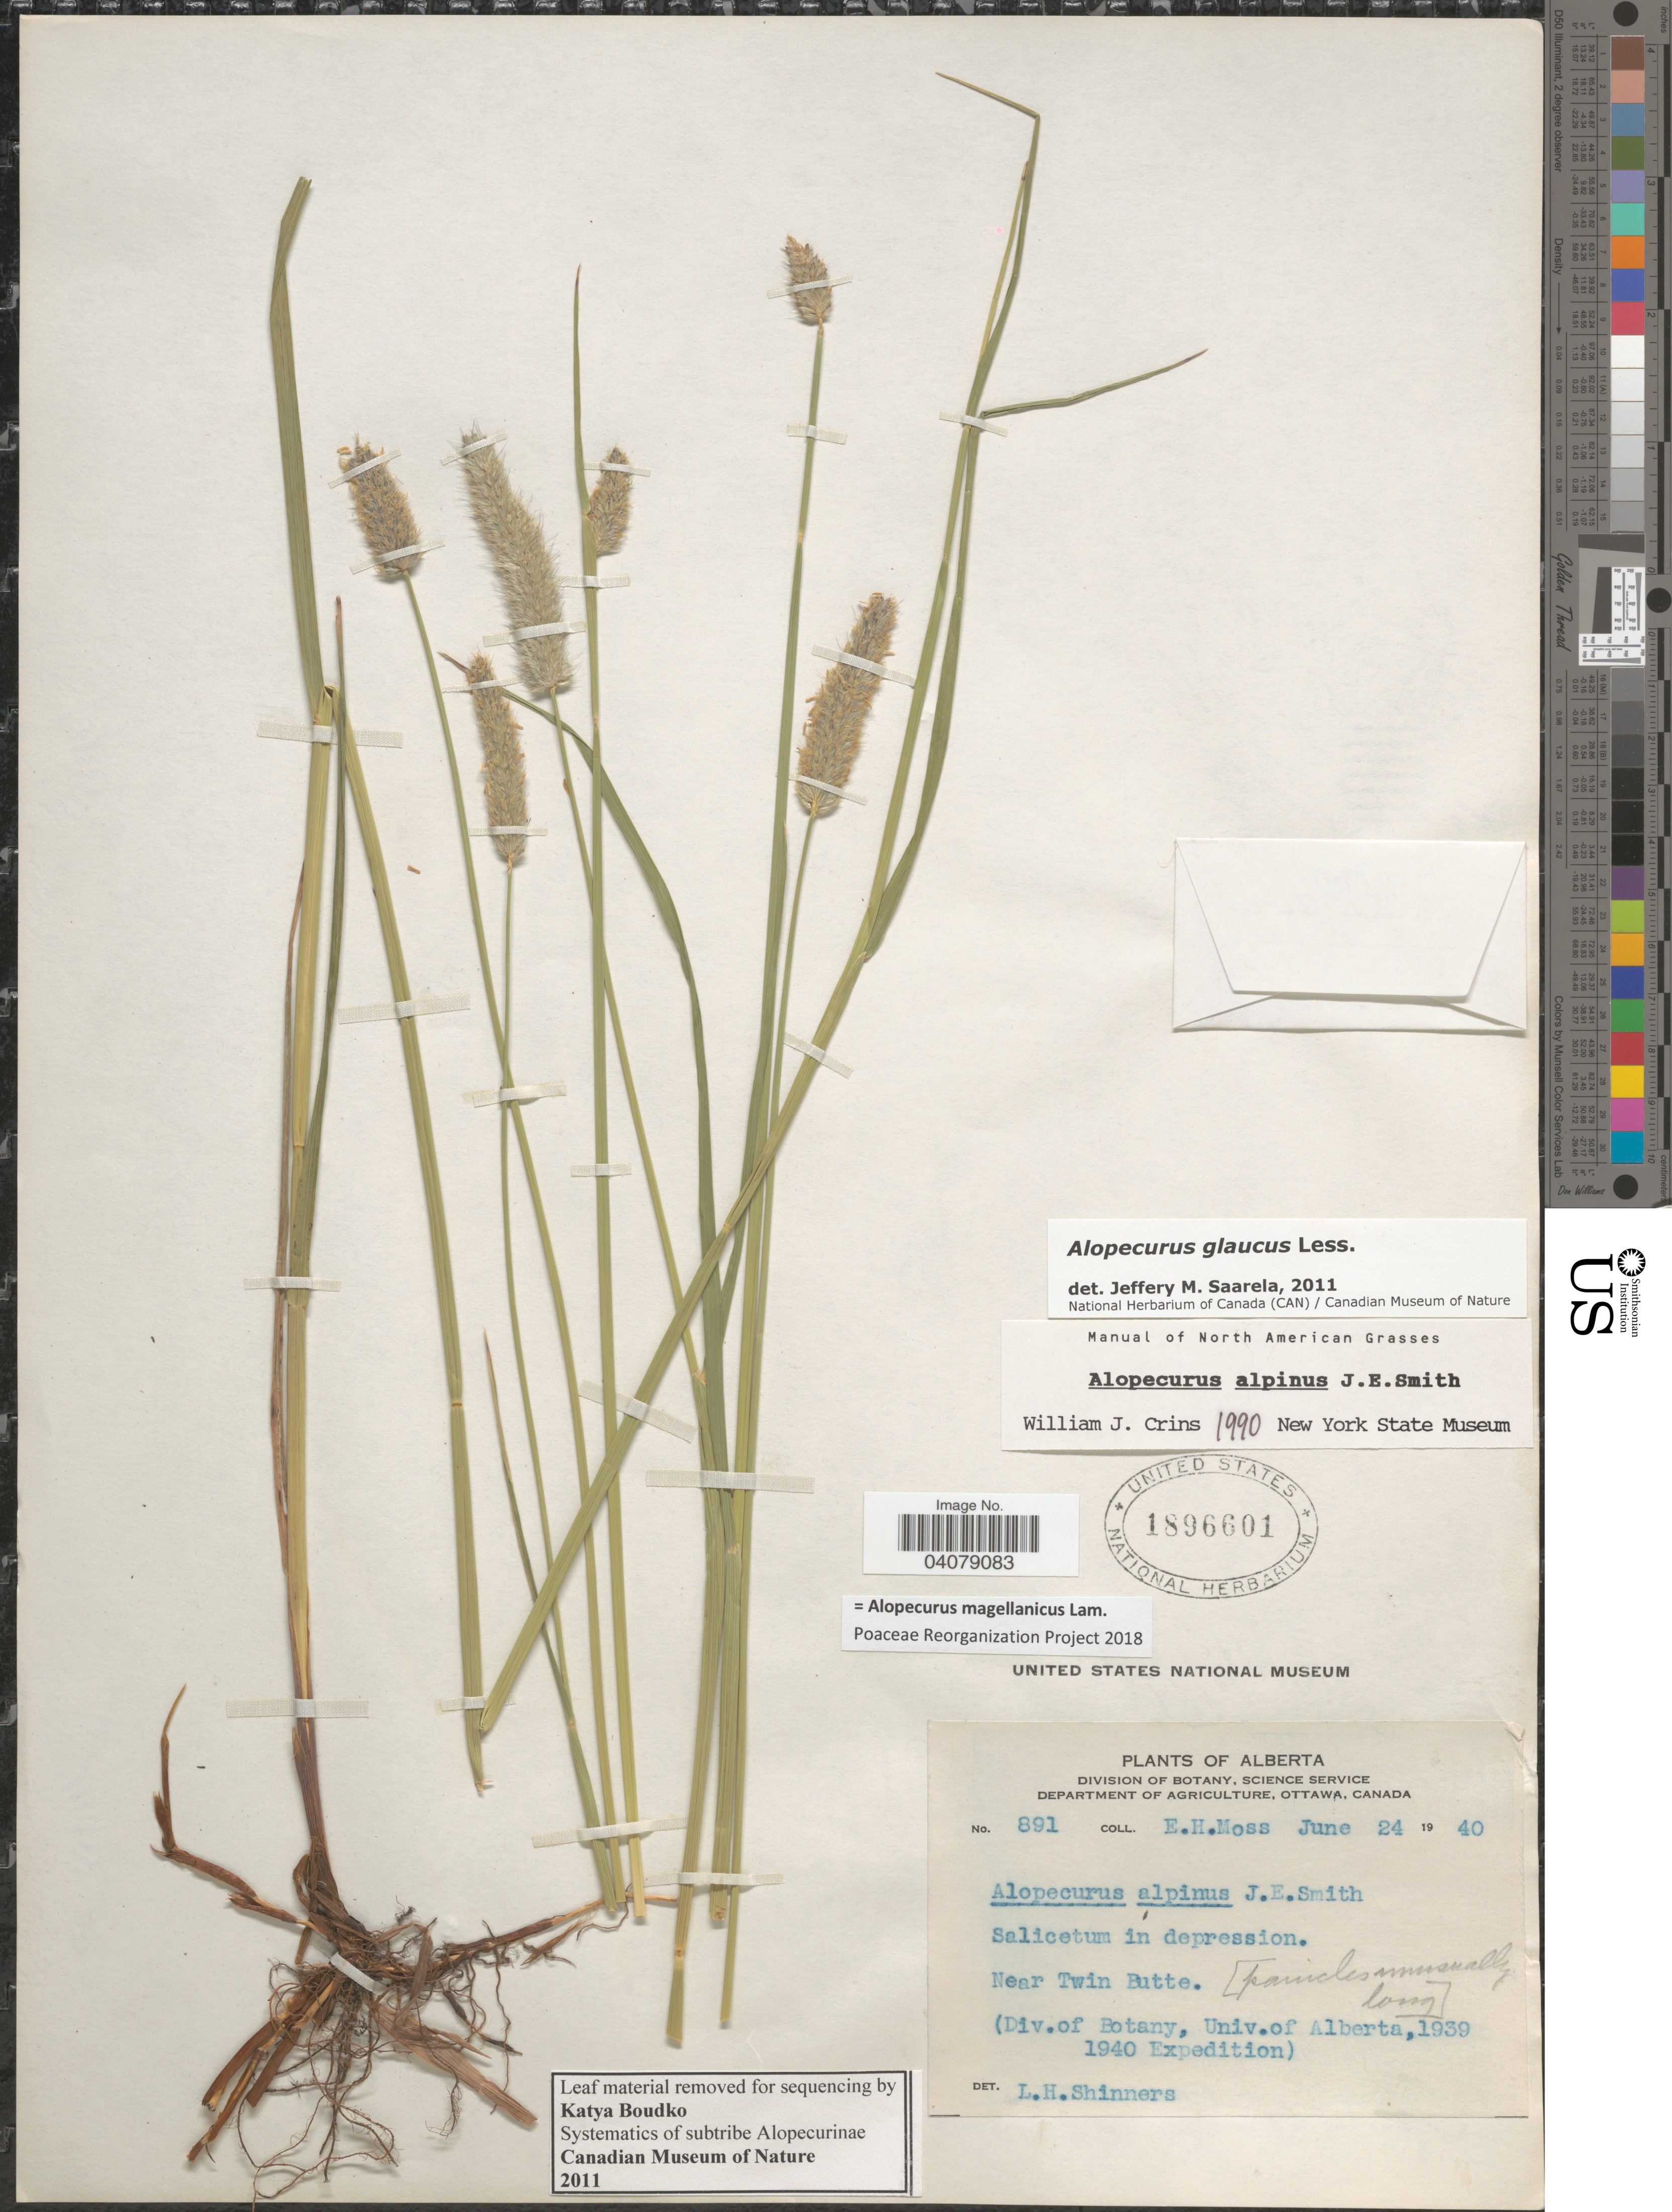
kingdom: Plantae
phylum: Tracheophyta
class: Liliopsida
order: Poales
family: Poaceae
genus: Alopecurus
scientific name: Alopecurus magellanicus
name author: Lam.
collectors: E. Moss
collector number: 891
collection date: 1940-06-24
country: Canada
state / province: Alberta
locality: Near Twin Butte. (Div. of Botany, Univ. of Alberta, 1939 1940 Expedition).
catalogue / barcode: US 1896601